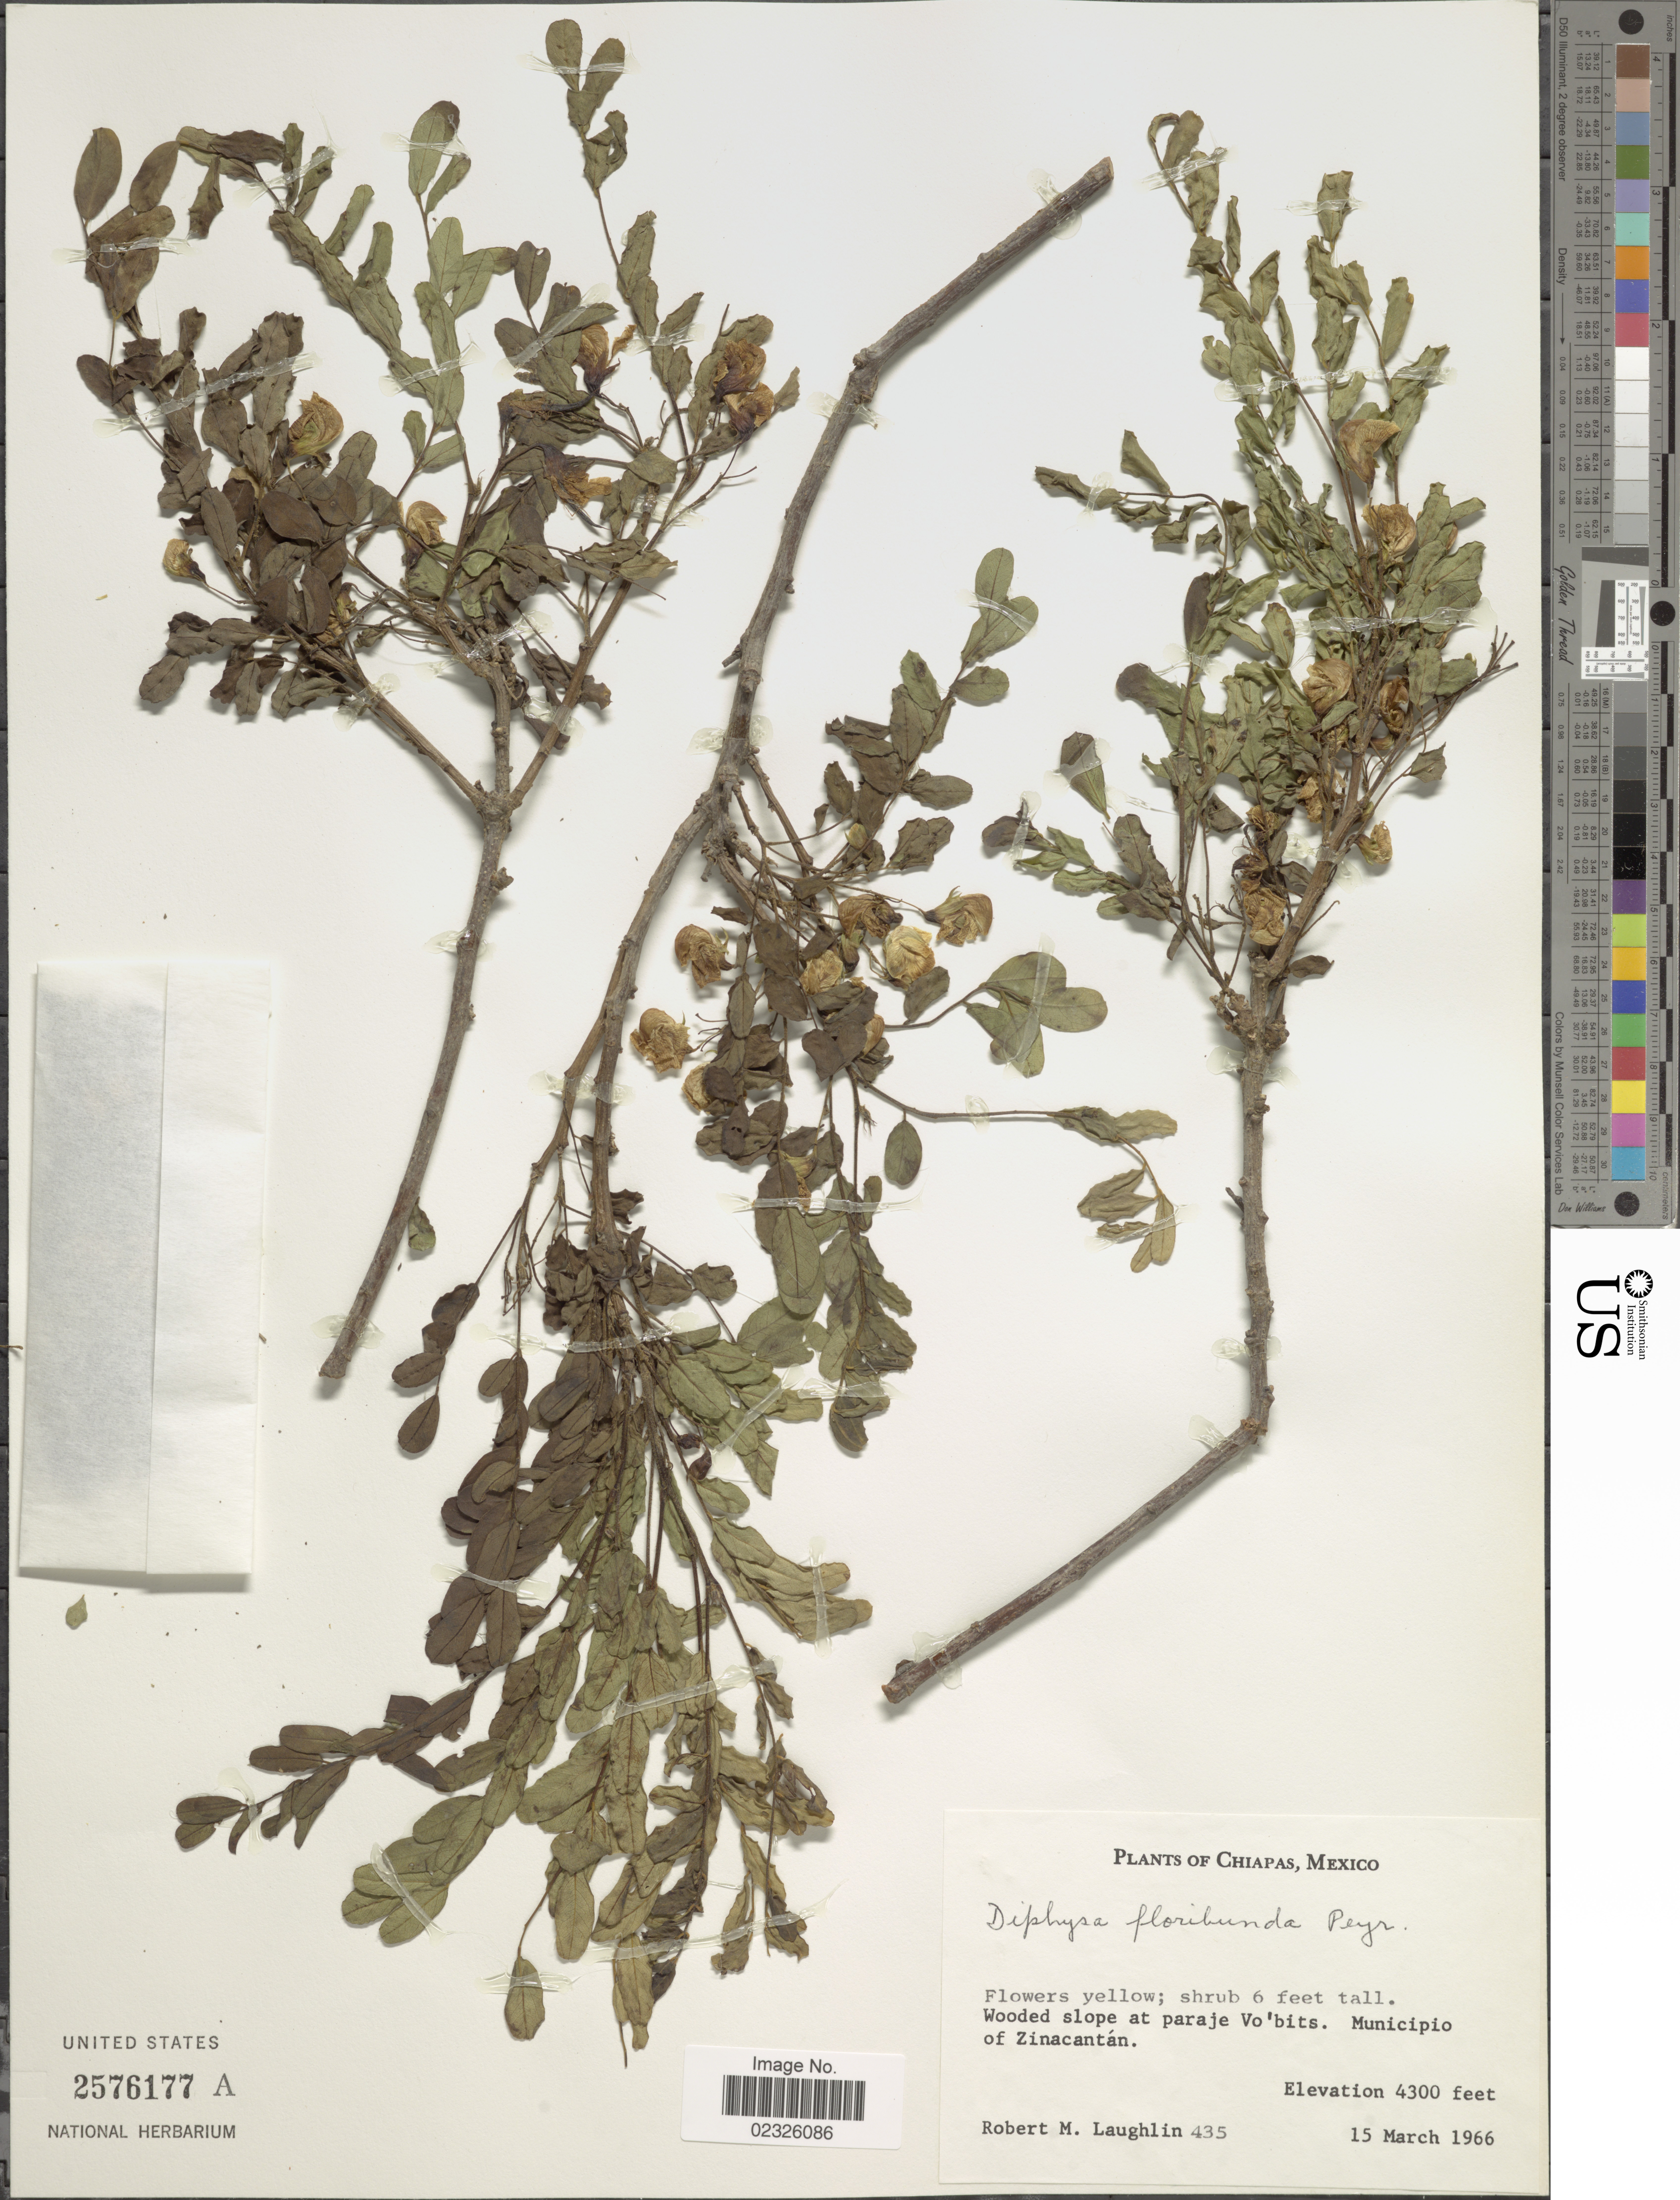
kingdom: Plantae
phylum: Tracheophyta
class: Magnoliopsida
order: Fabales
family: Fabaceae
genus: Diphysa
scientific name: Diphysa floribunda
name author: Peyr.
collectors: R. M. Laughlin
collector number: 435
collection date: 1966-03-15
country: Mexico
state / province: Chiapas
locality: Wooded slope at paraje Vo'bits. Municipio of Zinacantán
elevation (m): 1311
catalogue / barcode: US 2576177A